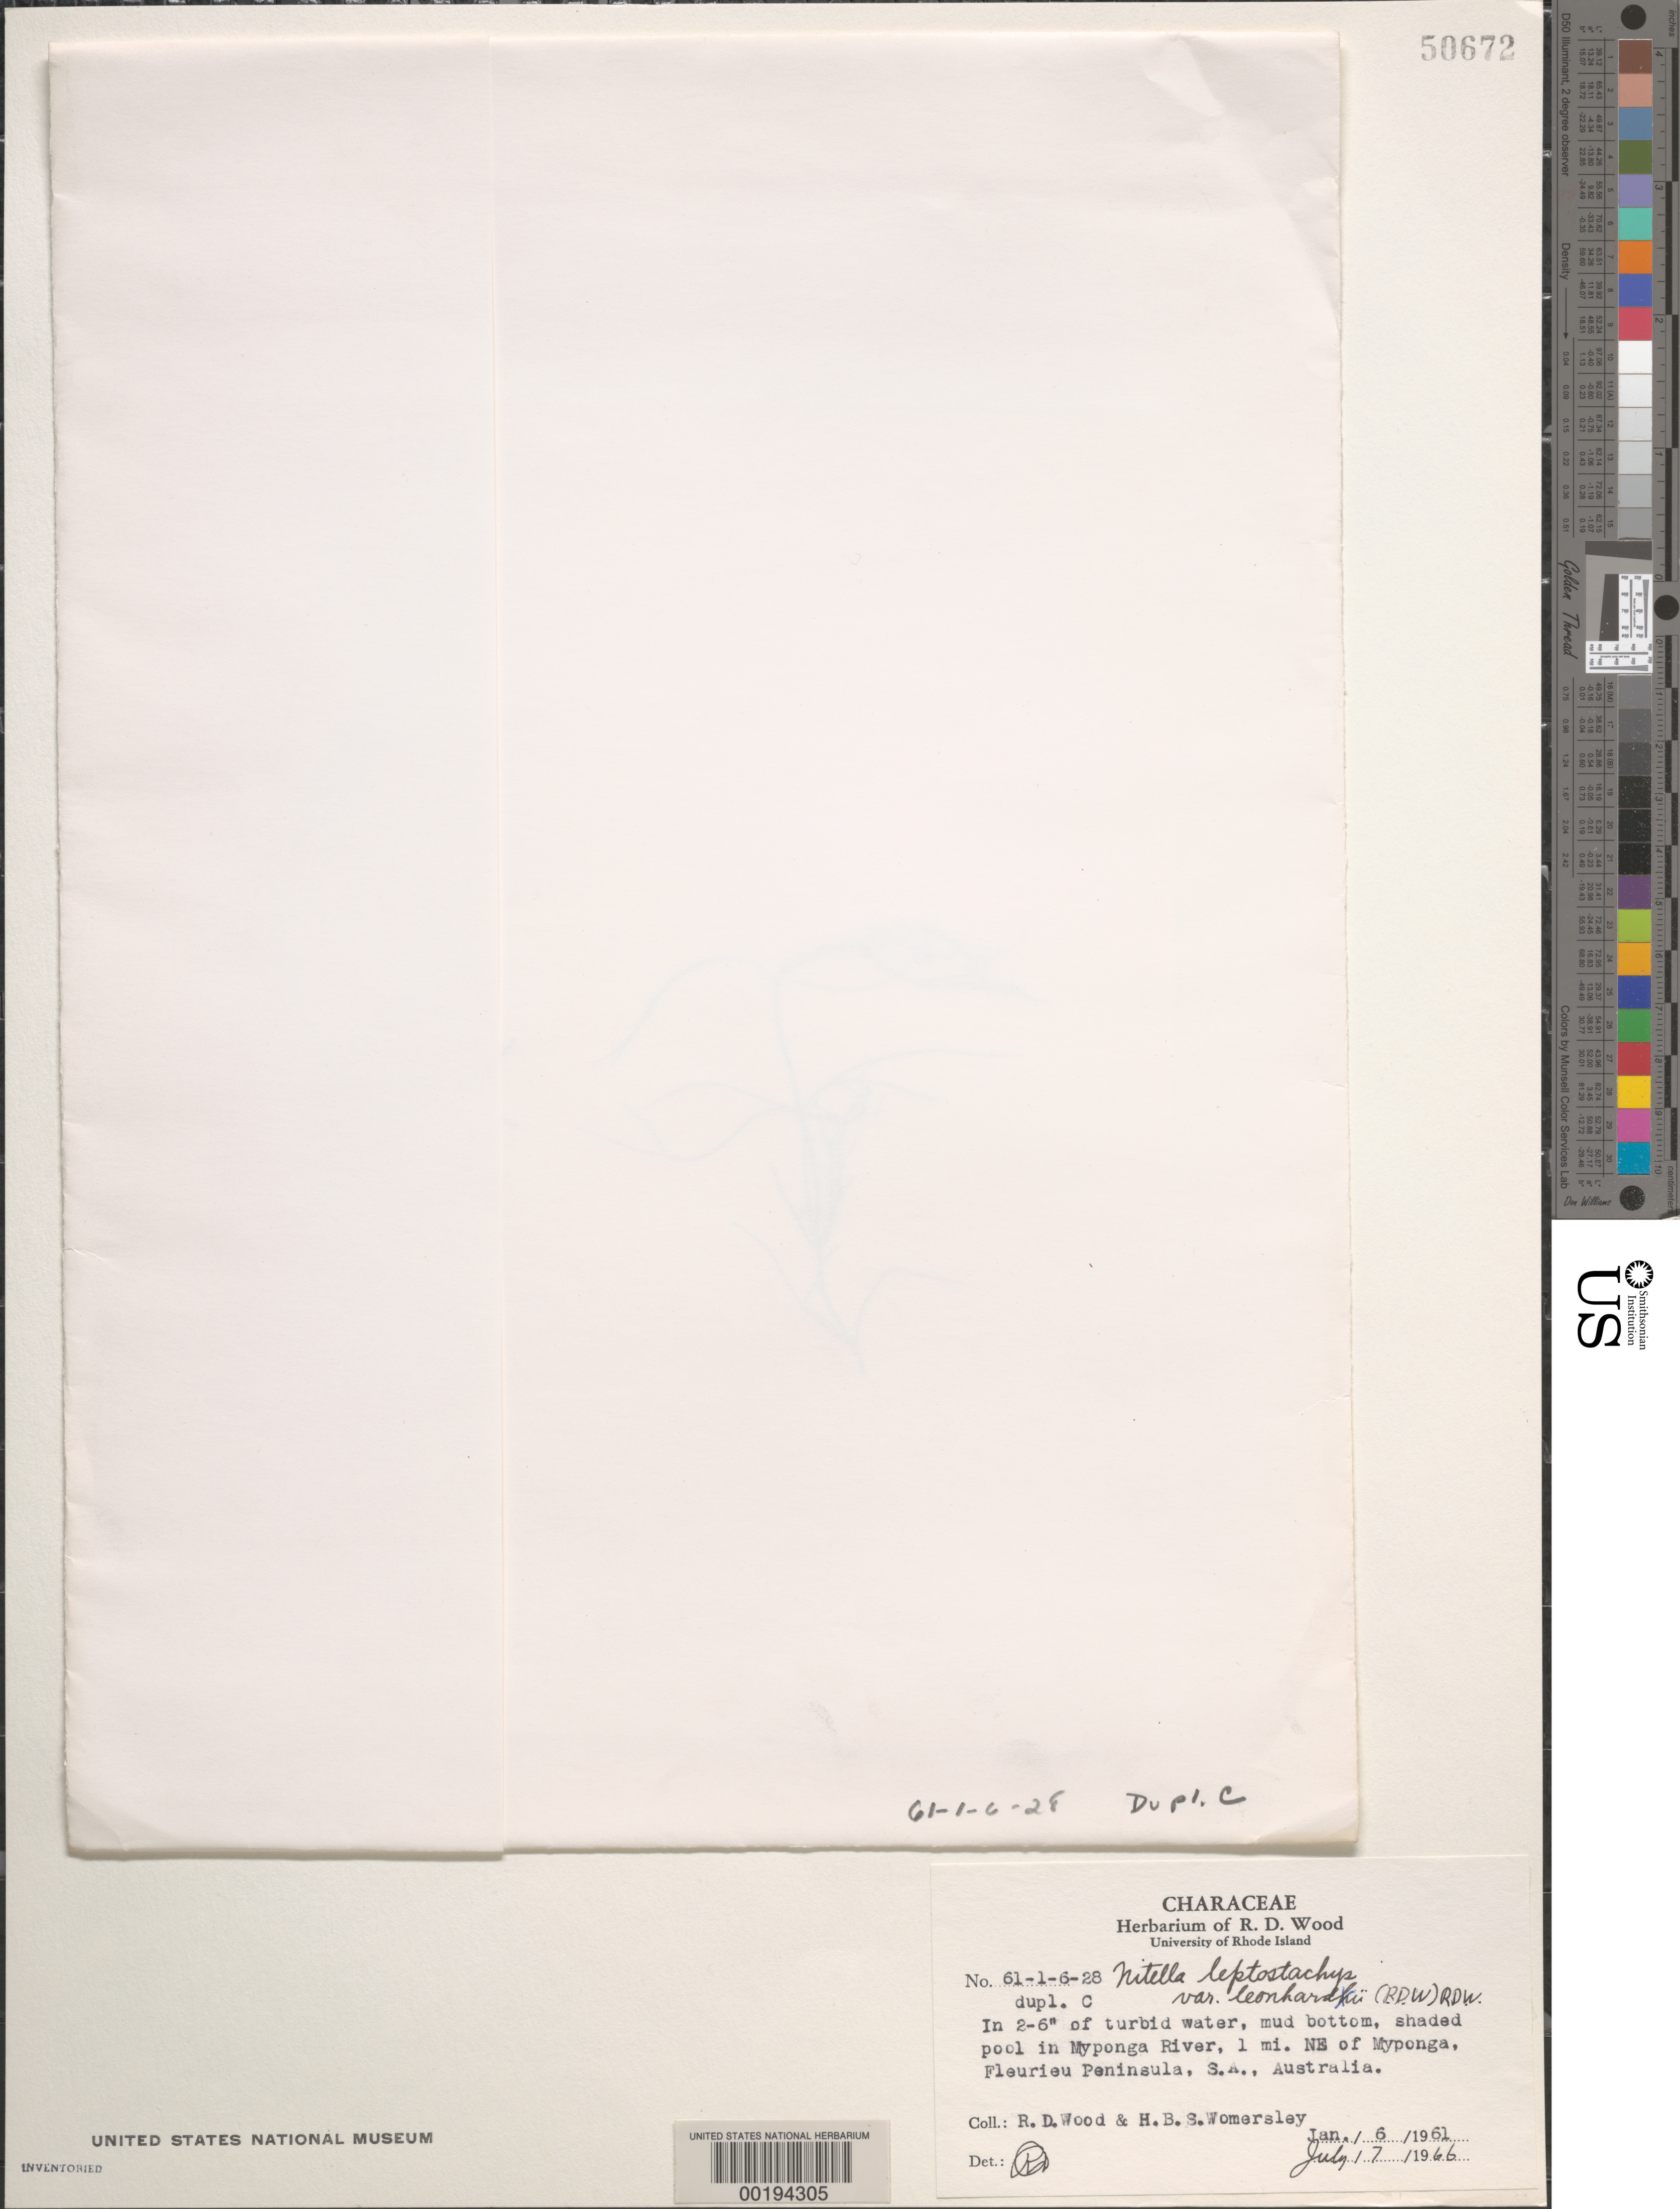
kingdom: Plantae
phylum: Charophyta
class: Charophyceae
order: Charales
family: Characeae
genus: Nitella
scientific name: Nitella leptostachys var. leonhardii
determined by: Wood, R. D.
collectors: R. Wood & H. B. S. Womersley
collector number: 61-1-6-28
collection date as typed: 06 Jan 1961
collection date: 1961-01-06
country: Australia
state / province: South Australia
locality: Myponga river, 1 mile northeast of myponga, fleurieu peninsula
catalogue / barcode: US 50672